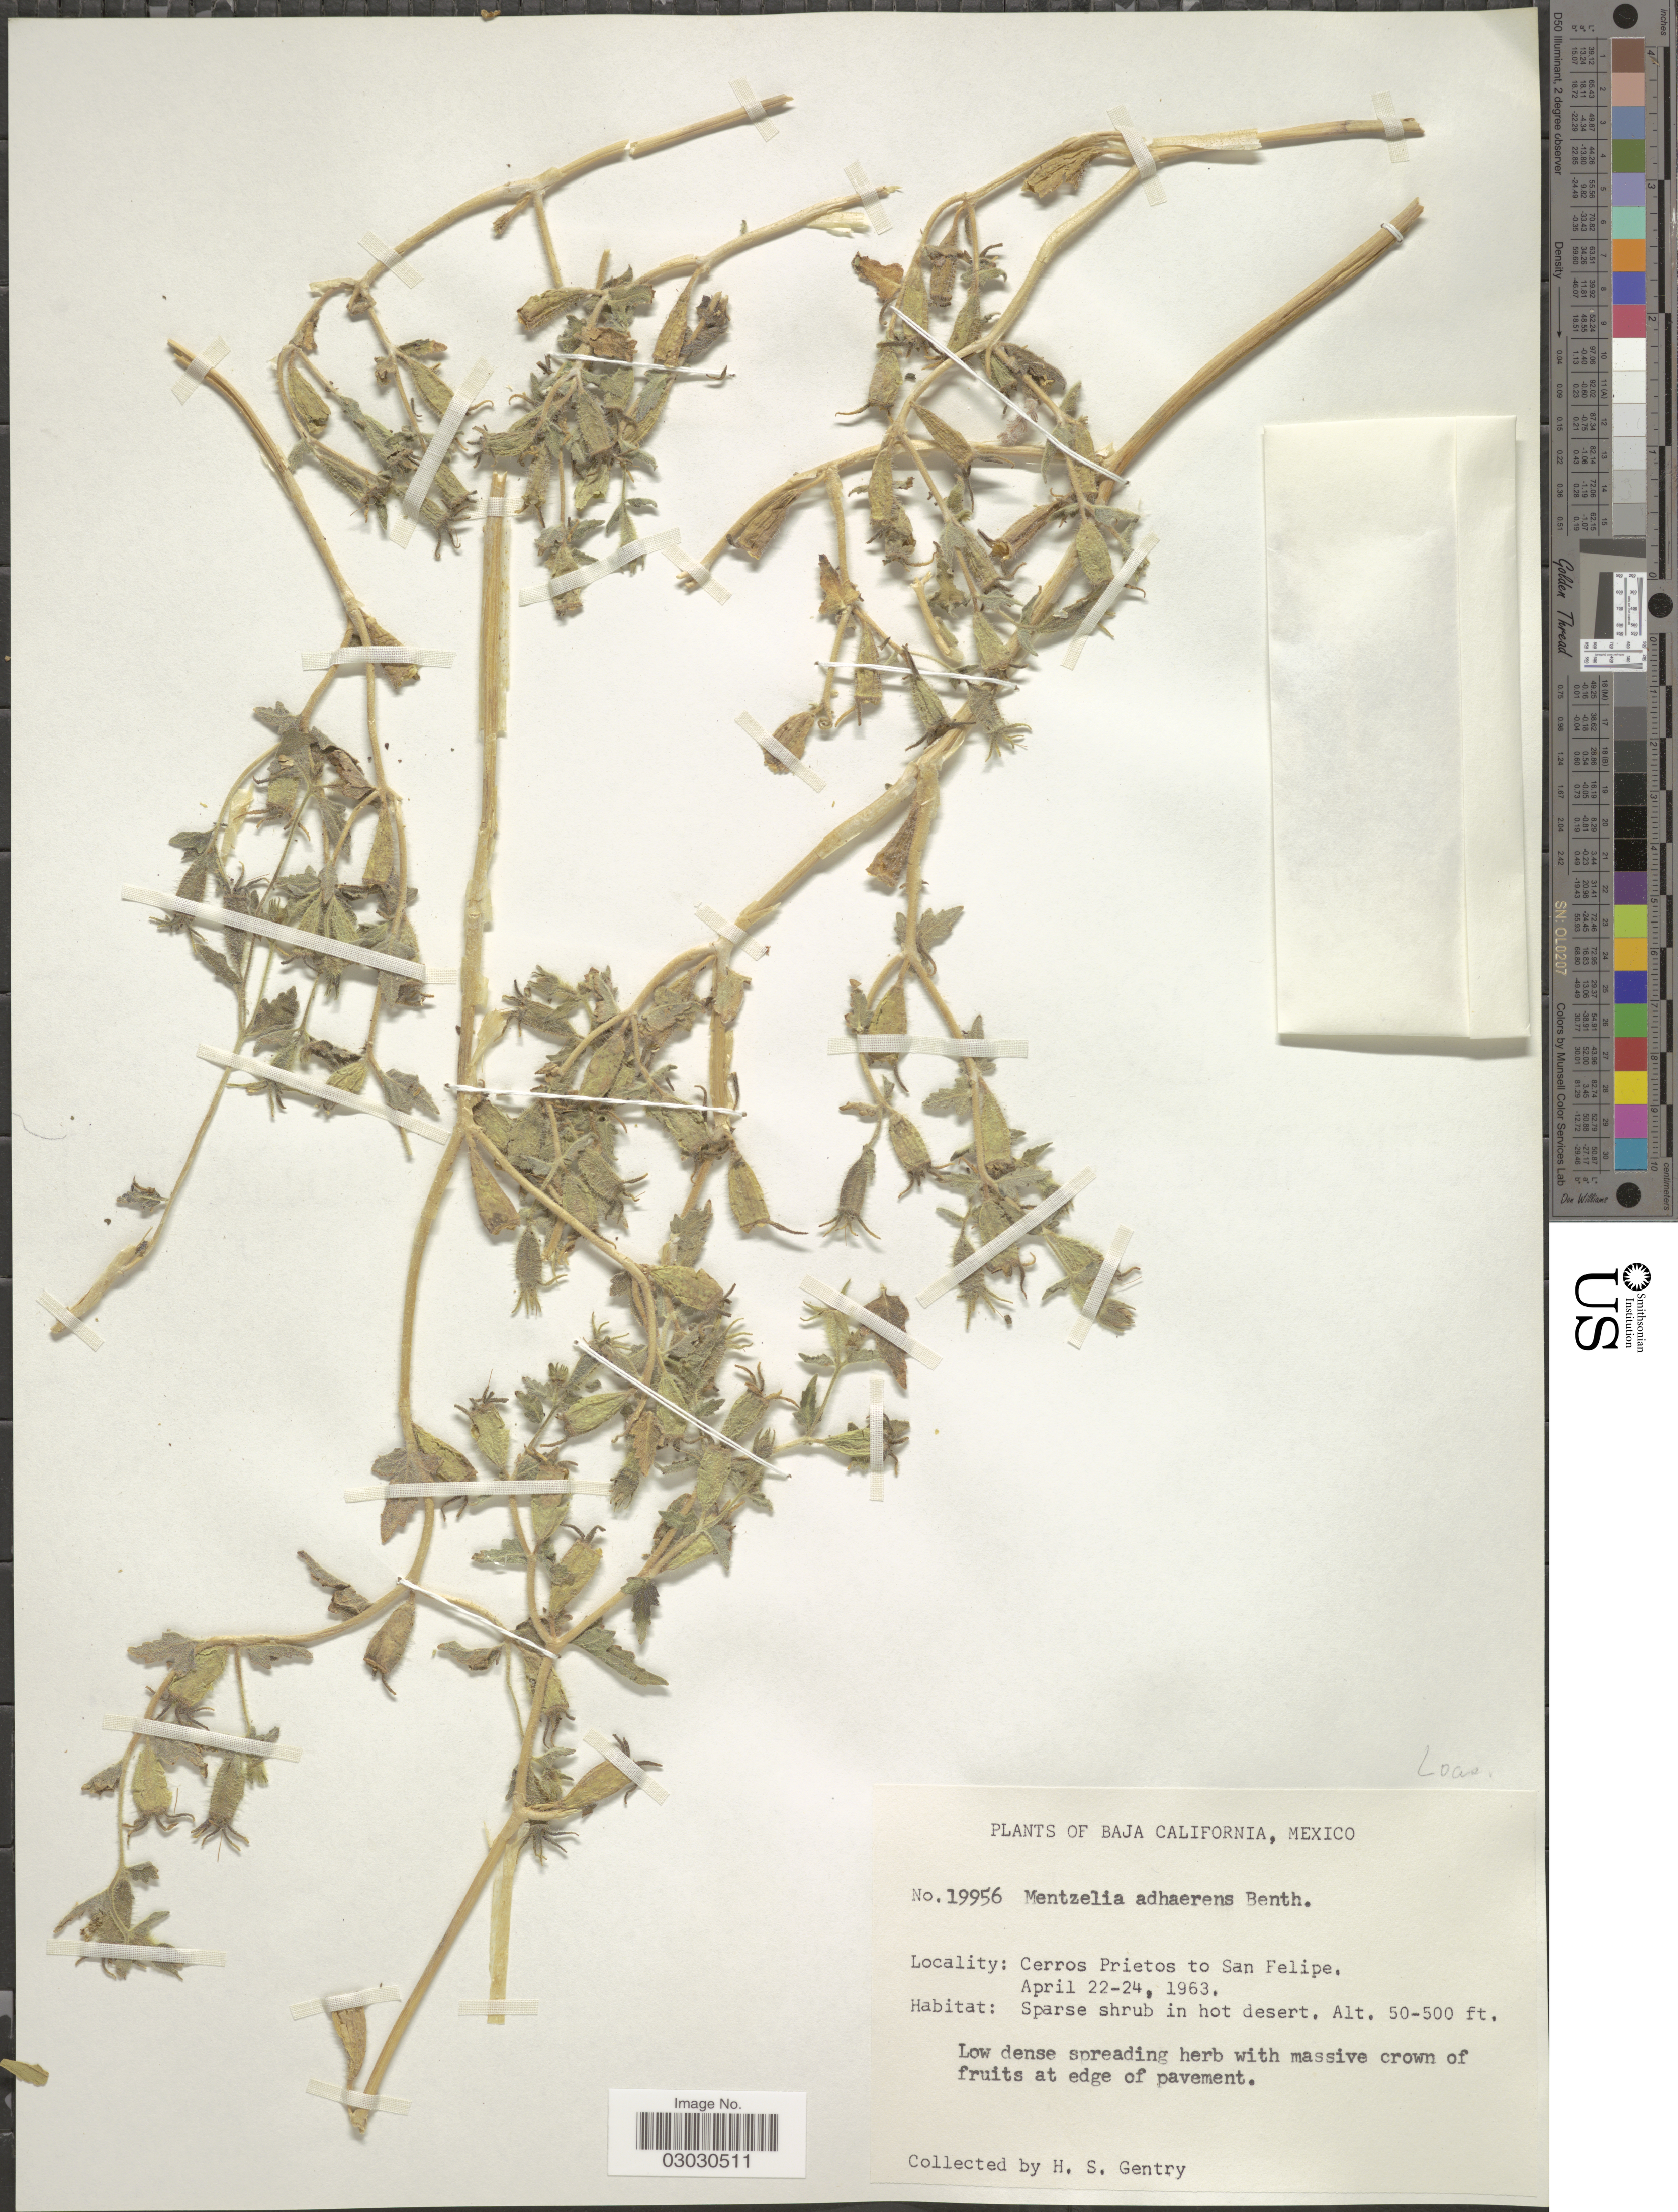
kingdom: Plantae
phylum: Tracheophyta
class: Magnoliopsida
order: Cornales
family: Loasaceae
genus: Mentzelia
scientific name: Mentzelia adhaerens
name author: Benth.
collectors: H. S. Gentry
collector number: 19956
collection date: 1963-04-22/1963-04-24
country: Mexico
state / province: Baja California Norte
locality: Cerros Prietos to San Felipe.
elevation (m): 15